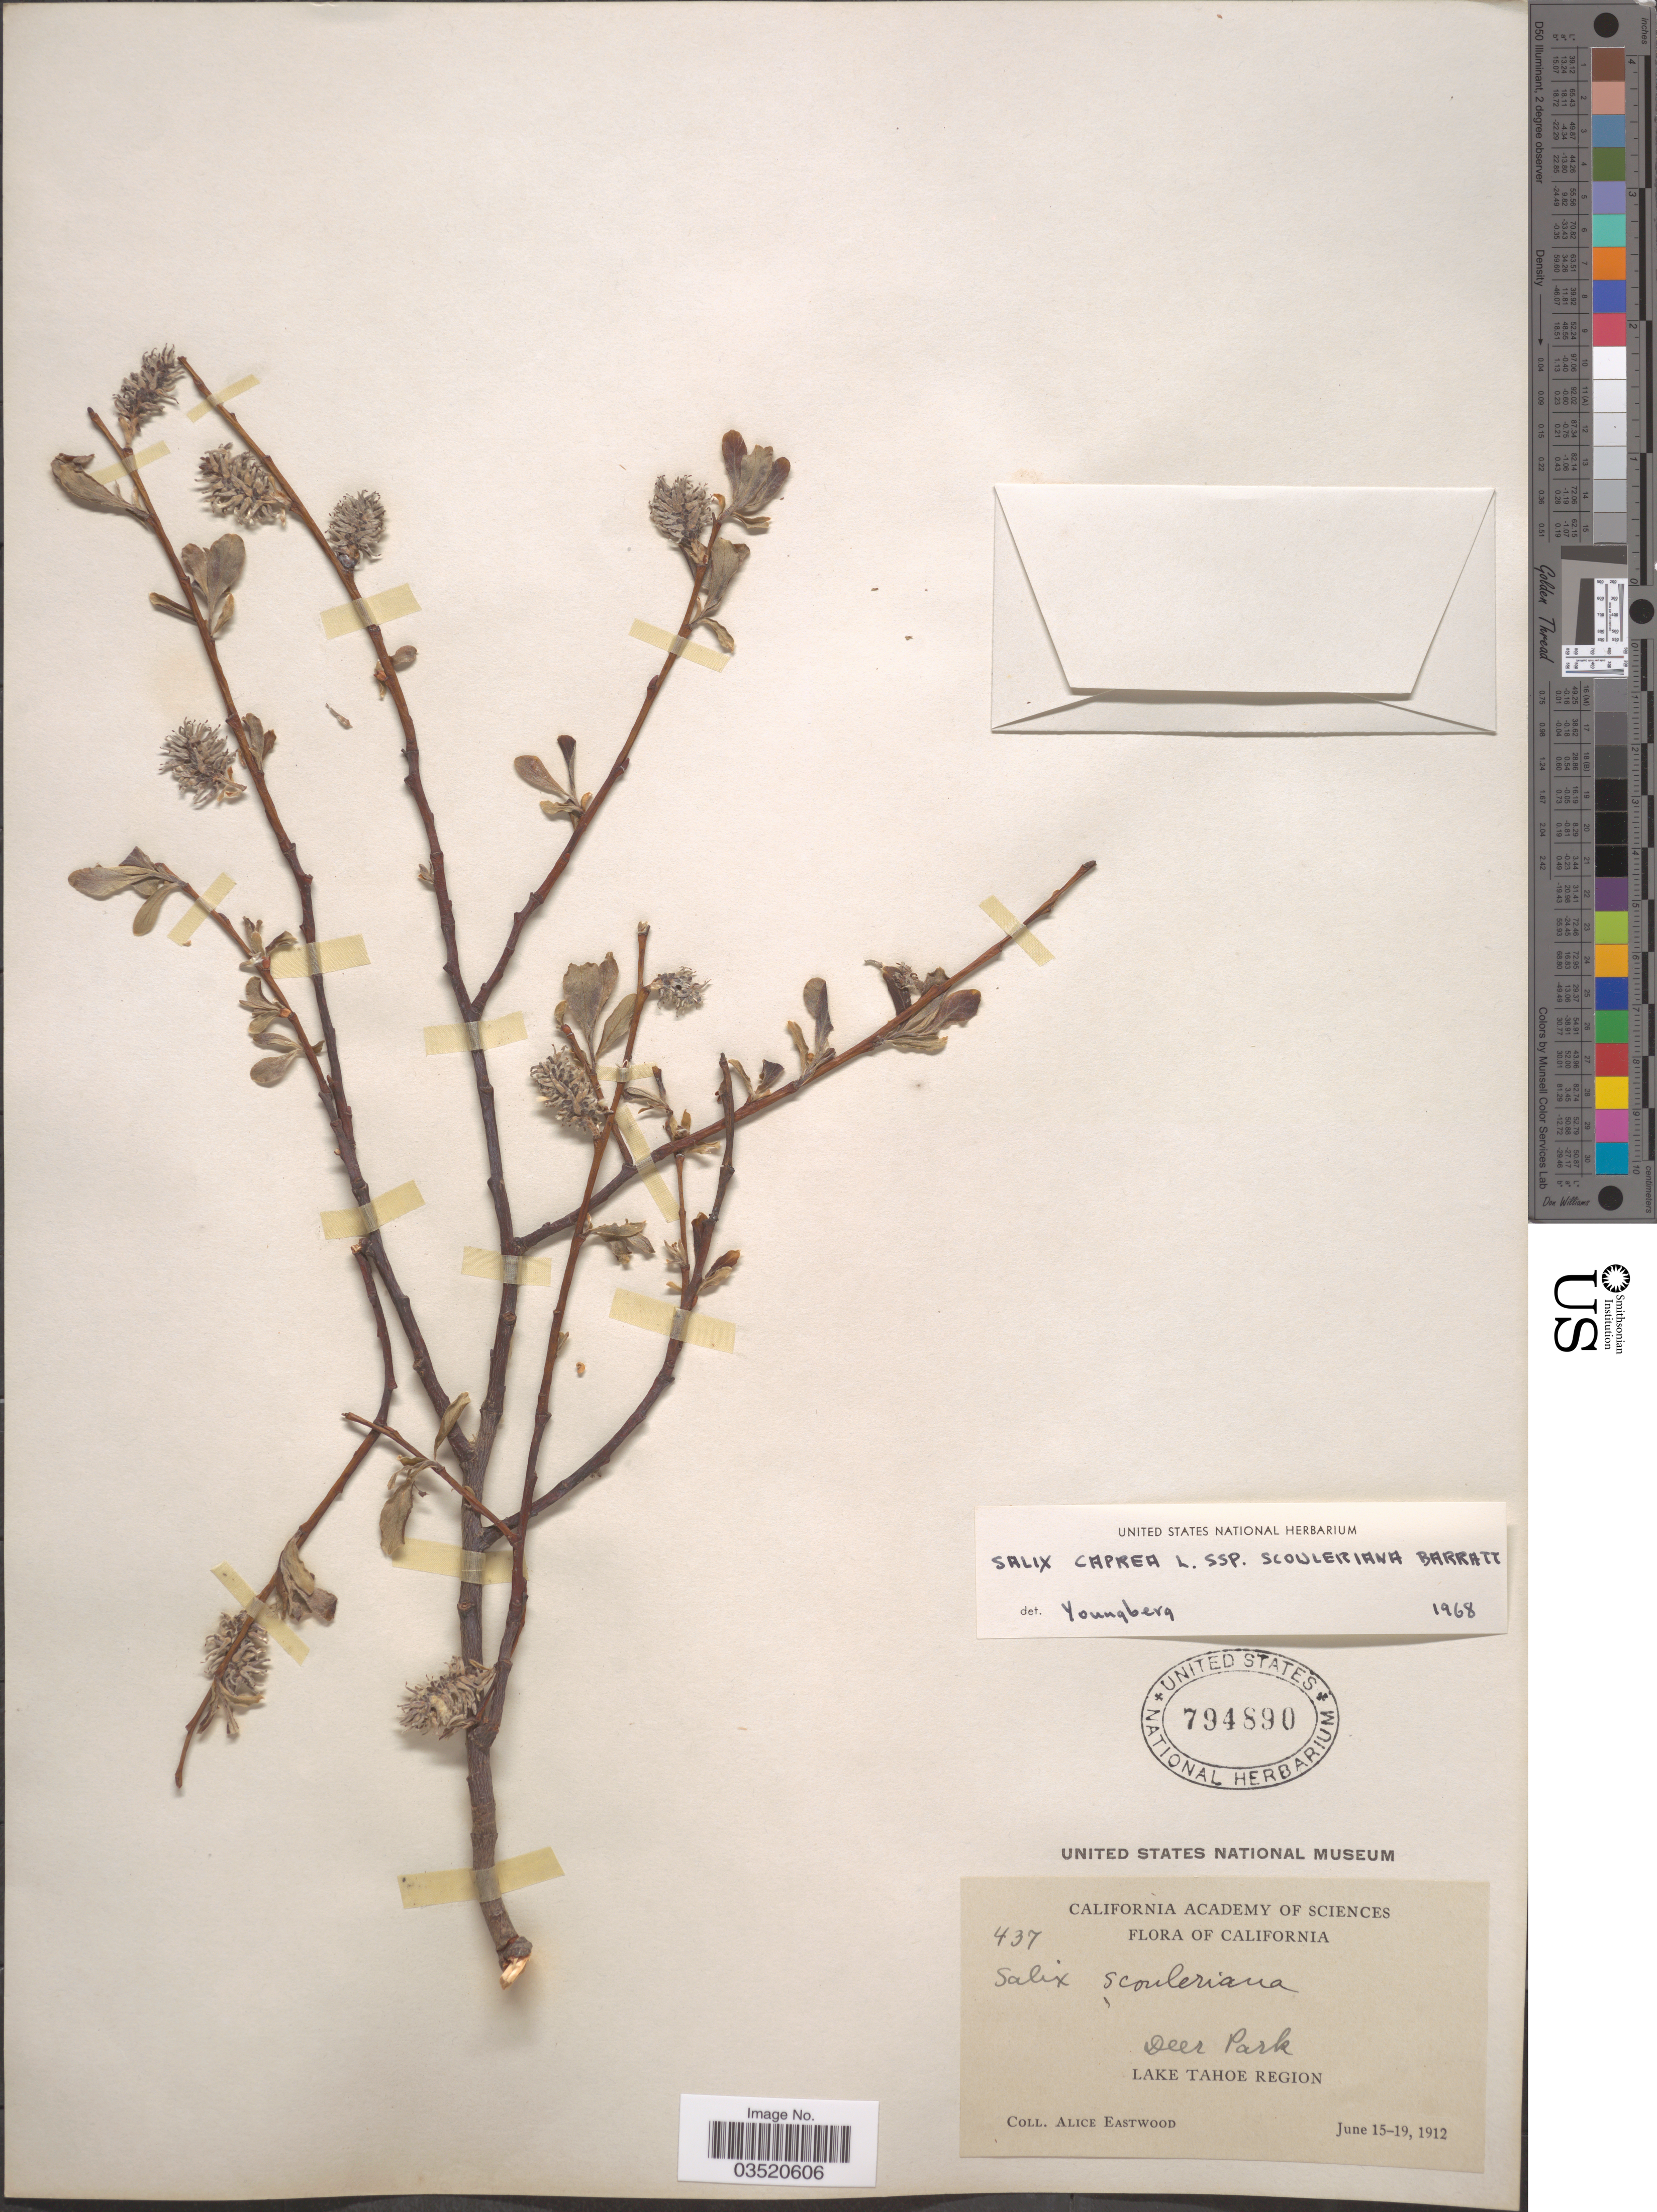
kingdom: Plantae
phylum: Tracheophyta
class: Magnoliopsida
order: Malpighiales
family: Salicaceae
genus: Salix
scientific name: Salix scouleriana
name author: Barratt ex Hook.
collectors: A. Eastwood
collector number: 437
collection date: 1912-06-15/1912-06-19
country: United States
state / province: California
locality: Deer Park. Lake Tahoe Region.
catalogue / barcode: US 794890